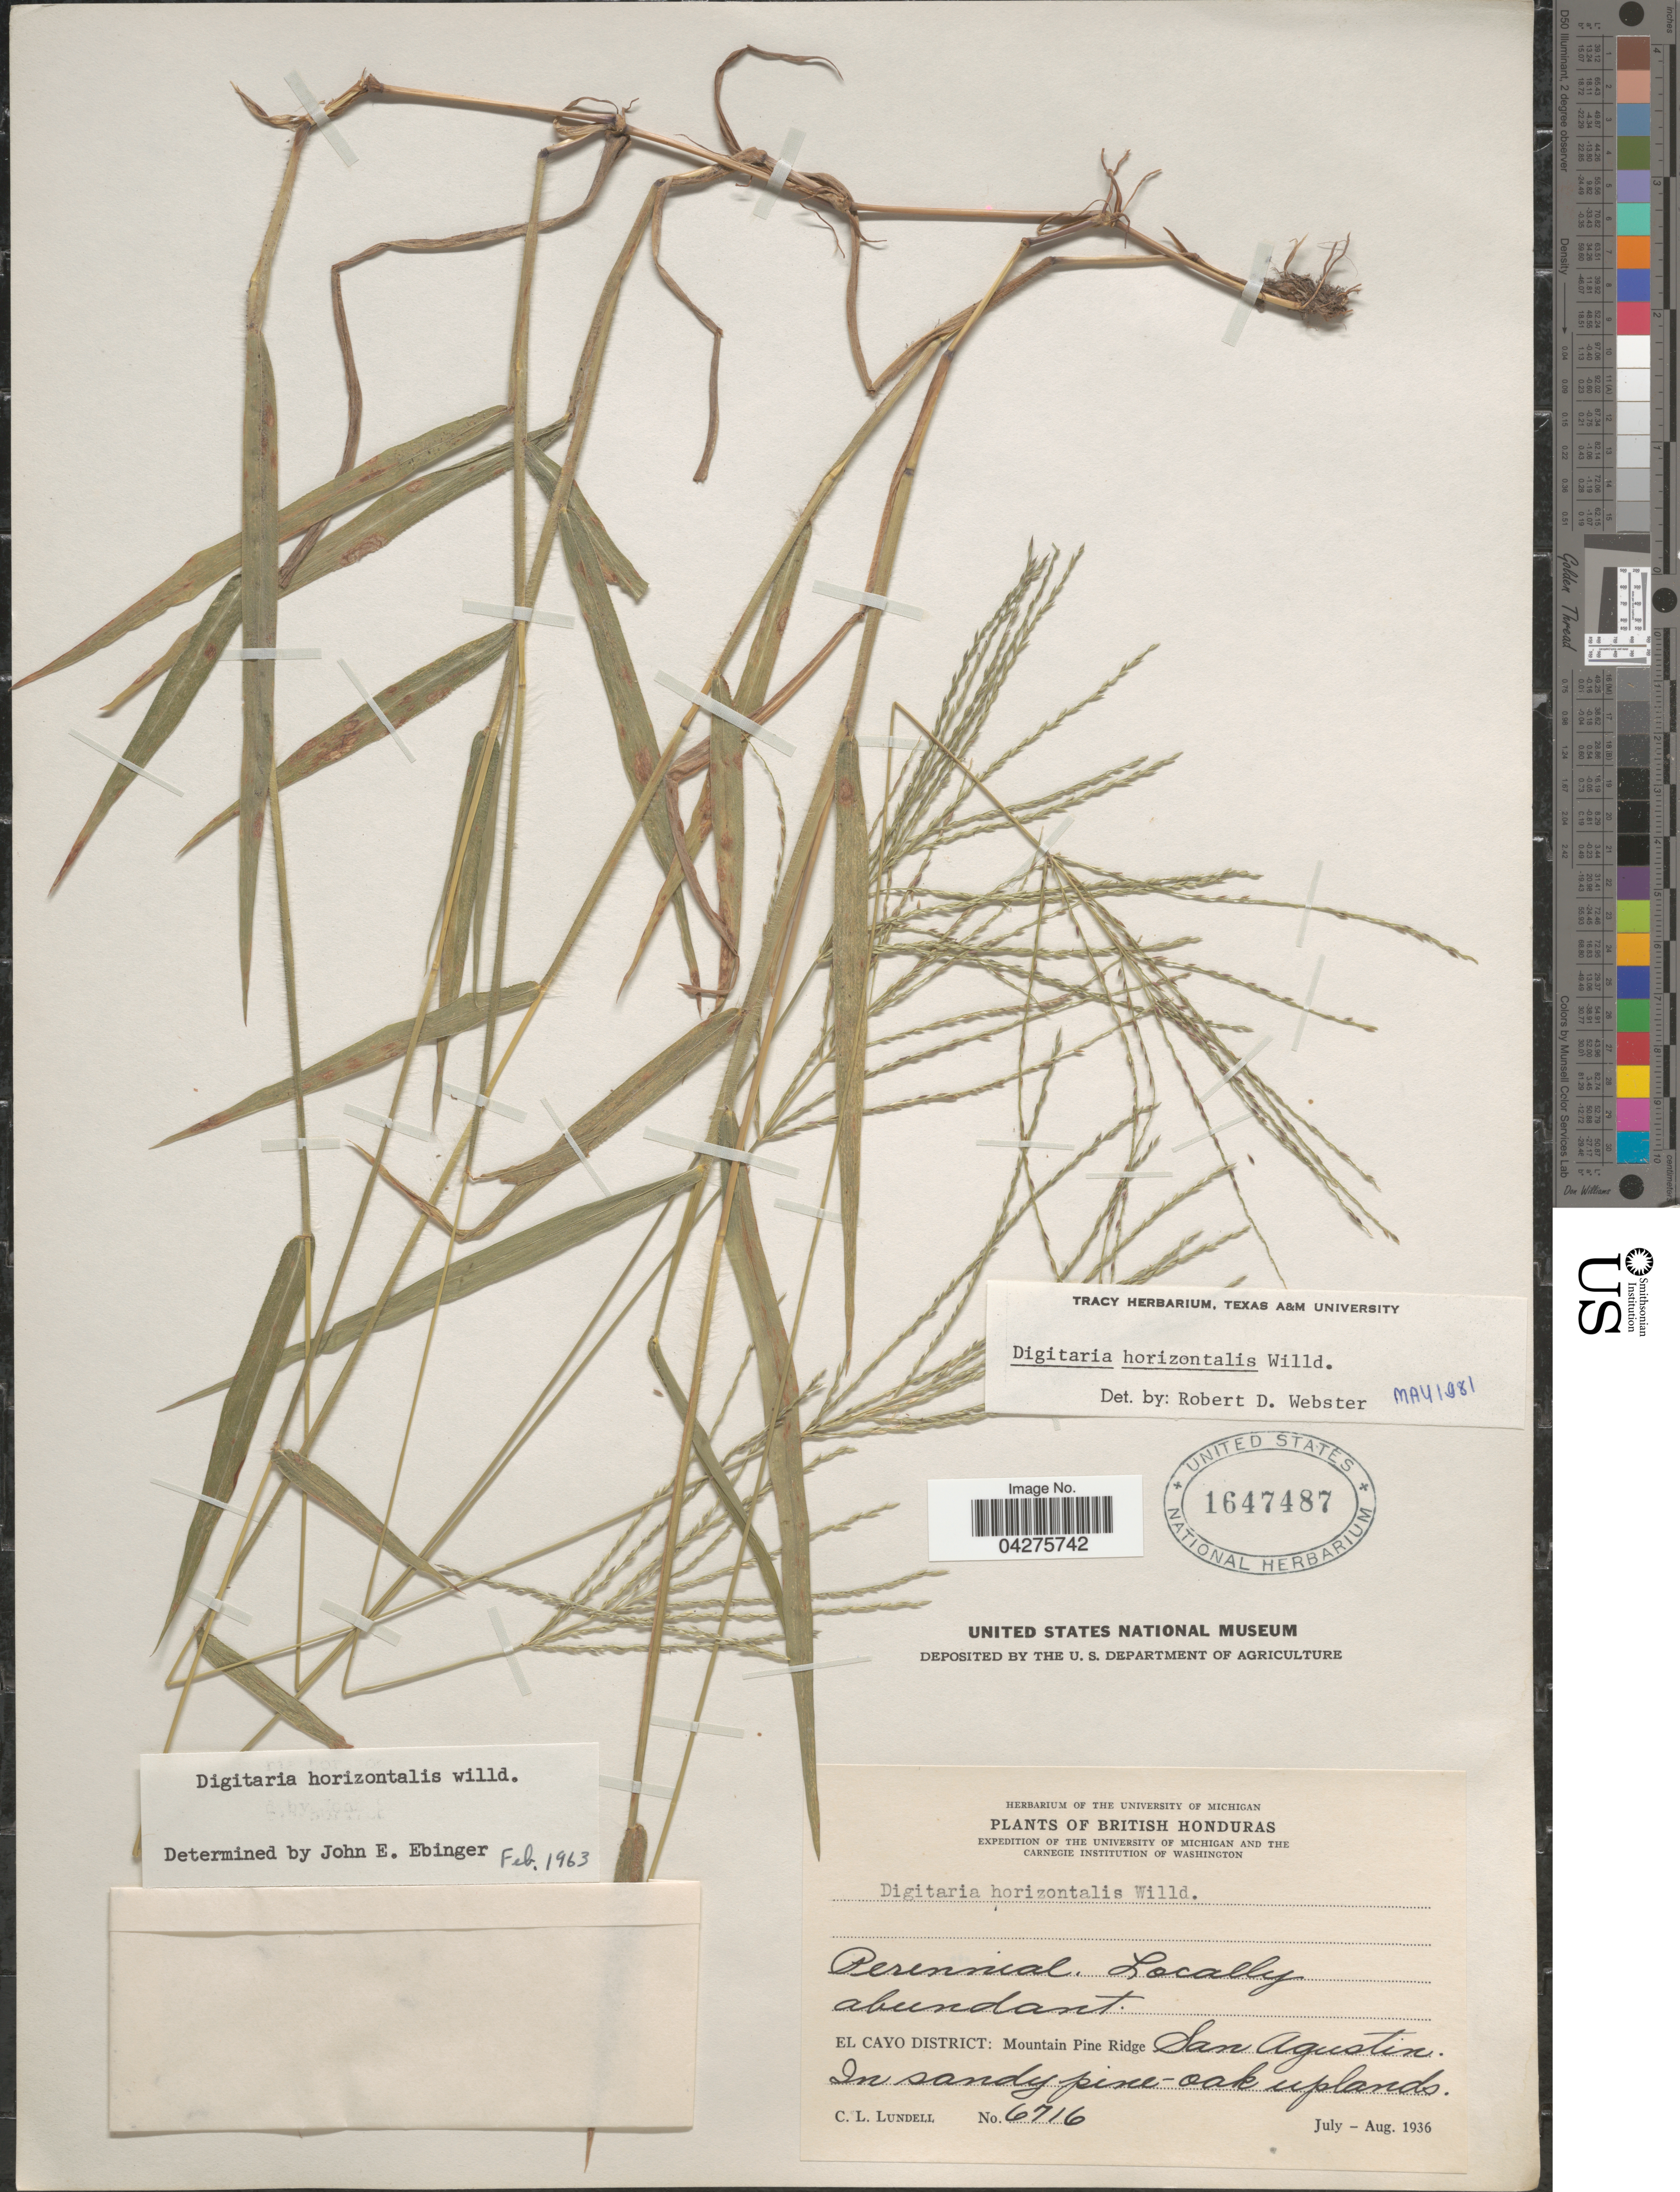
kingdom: Plantae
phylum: Tracheophyta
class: Liliopsida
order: Poales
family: Poaceae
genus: Digitaria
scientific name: Digitaria horizontalis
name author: Willd.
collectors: C. L. Lundell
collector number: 6716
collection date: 1936-07/1936-08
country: Belize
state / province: Cayo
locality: British Honduras. Expedition of the University of Michigan and the Carnegie Institution of Washington. El Cayo District: Mountain Pine Ridge. San Agustin. In sandy pine-oak upland.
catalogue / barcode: US 1647487